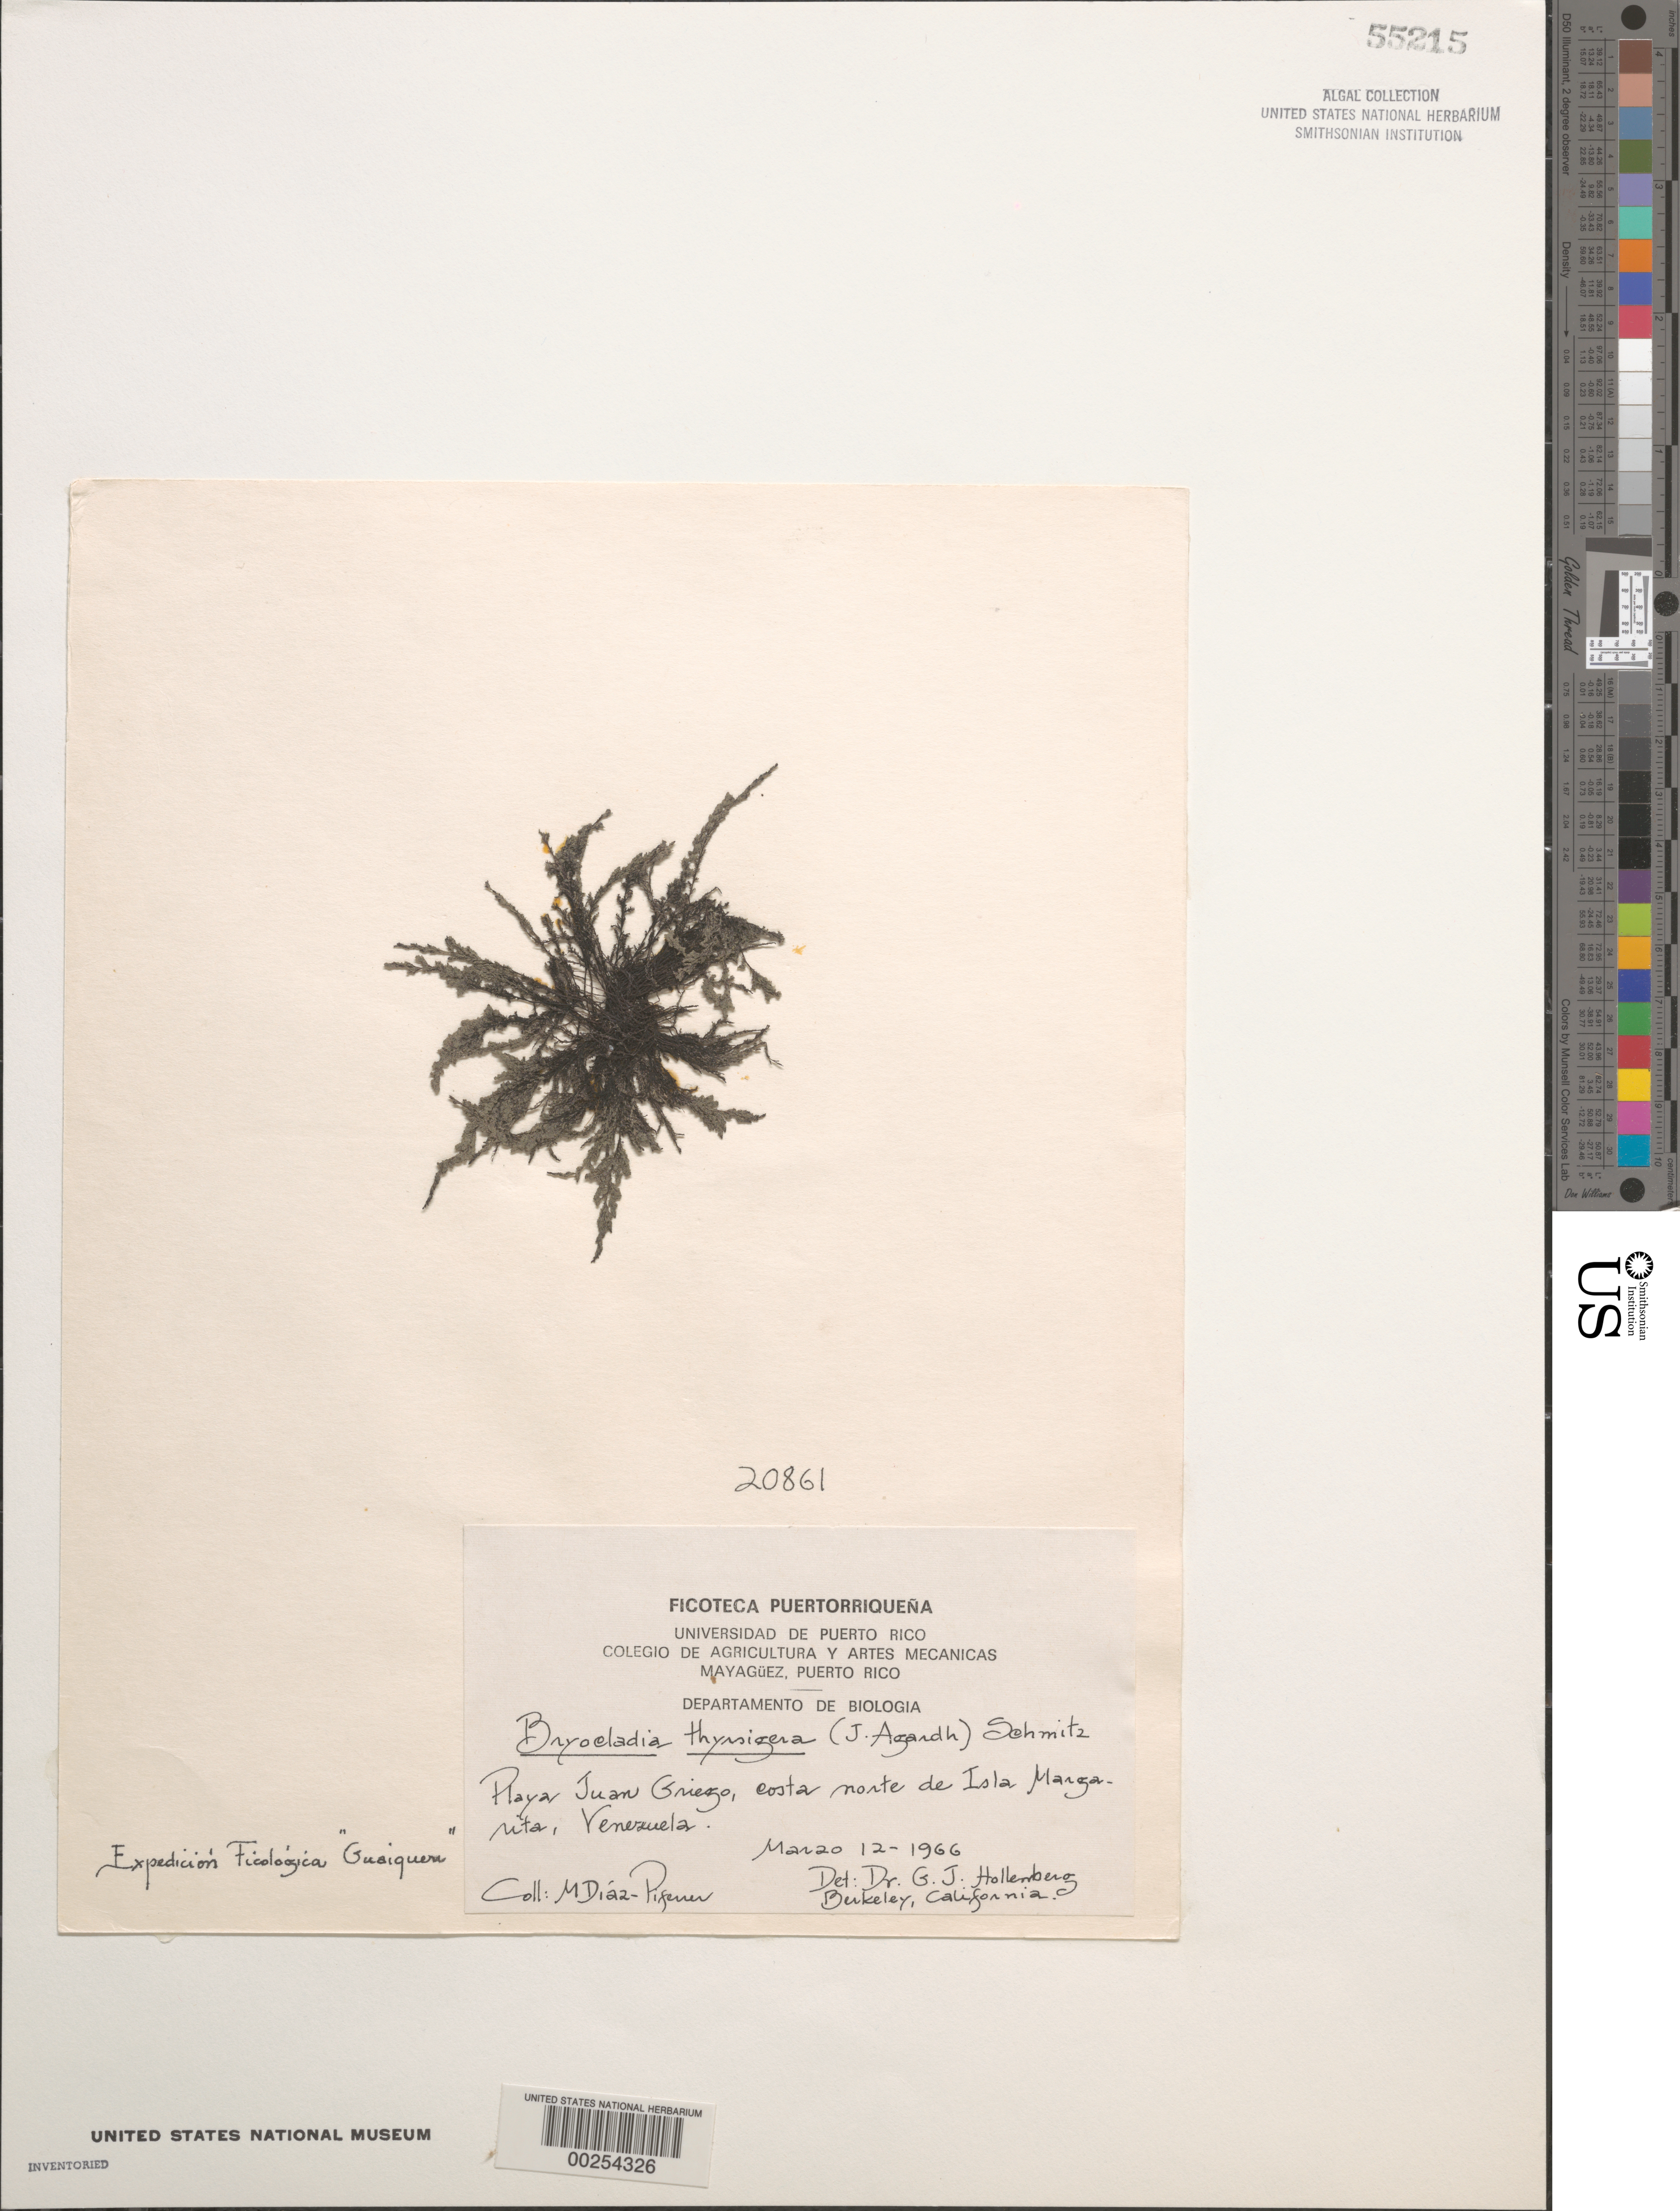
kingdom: Plantae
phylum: Rhodophyta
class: Florideophyceae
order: Ceramiales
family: Rhodomelaceae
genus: Bryocladia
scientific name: Bryocladia thyrsigera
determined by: Hollenberg, George J.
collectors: M. Diaz-Piferrer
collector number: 20861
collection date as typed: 20 Mar 1966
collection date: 1966-03-20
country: Venezuela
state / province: Nueva Esparta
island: Margarita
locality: Playa juan griego, isla margarita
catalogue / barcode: US 55215